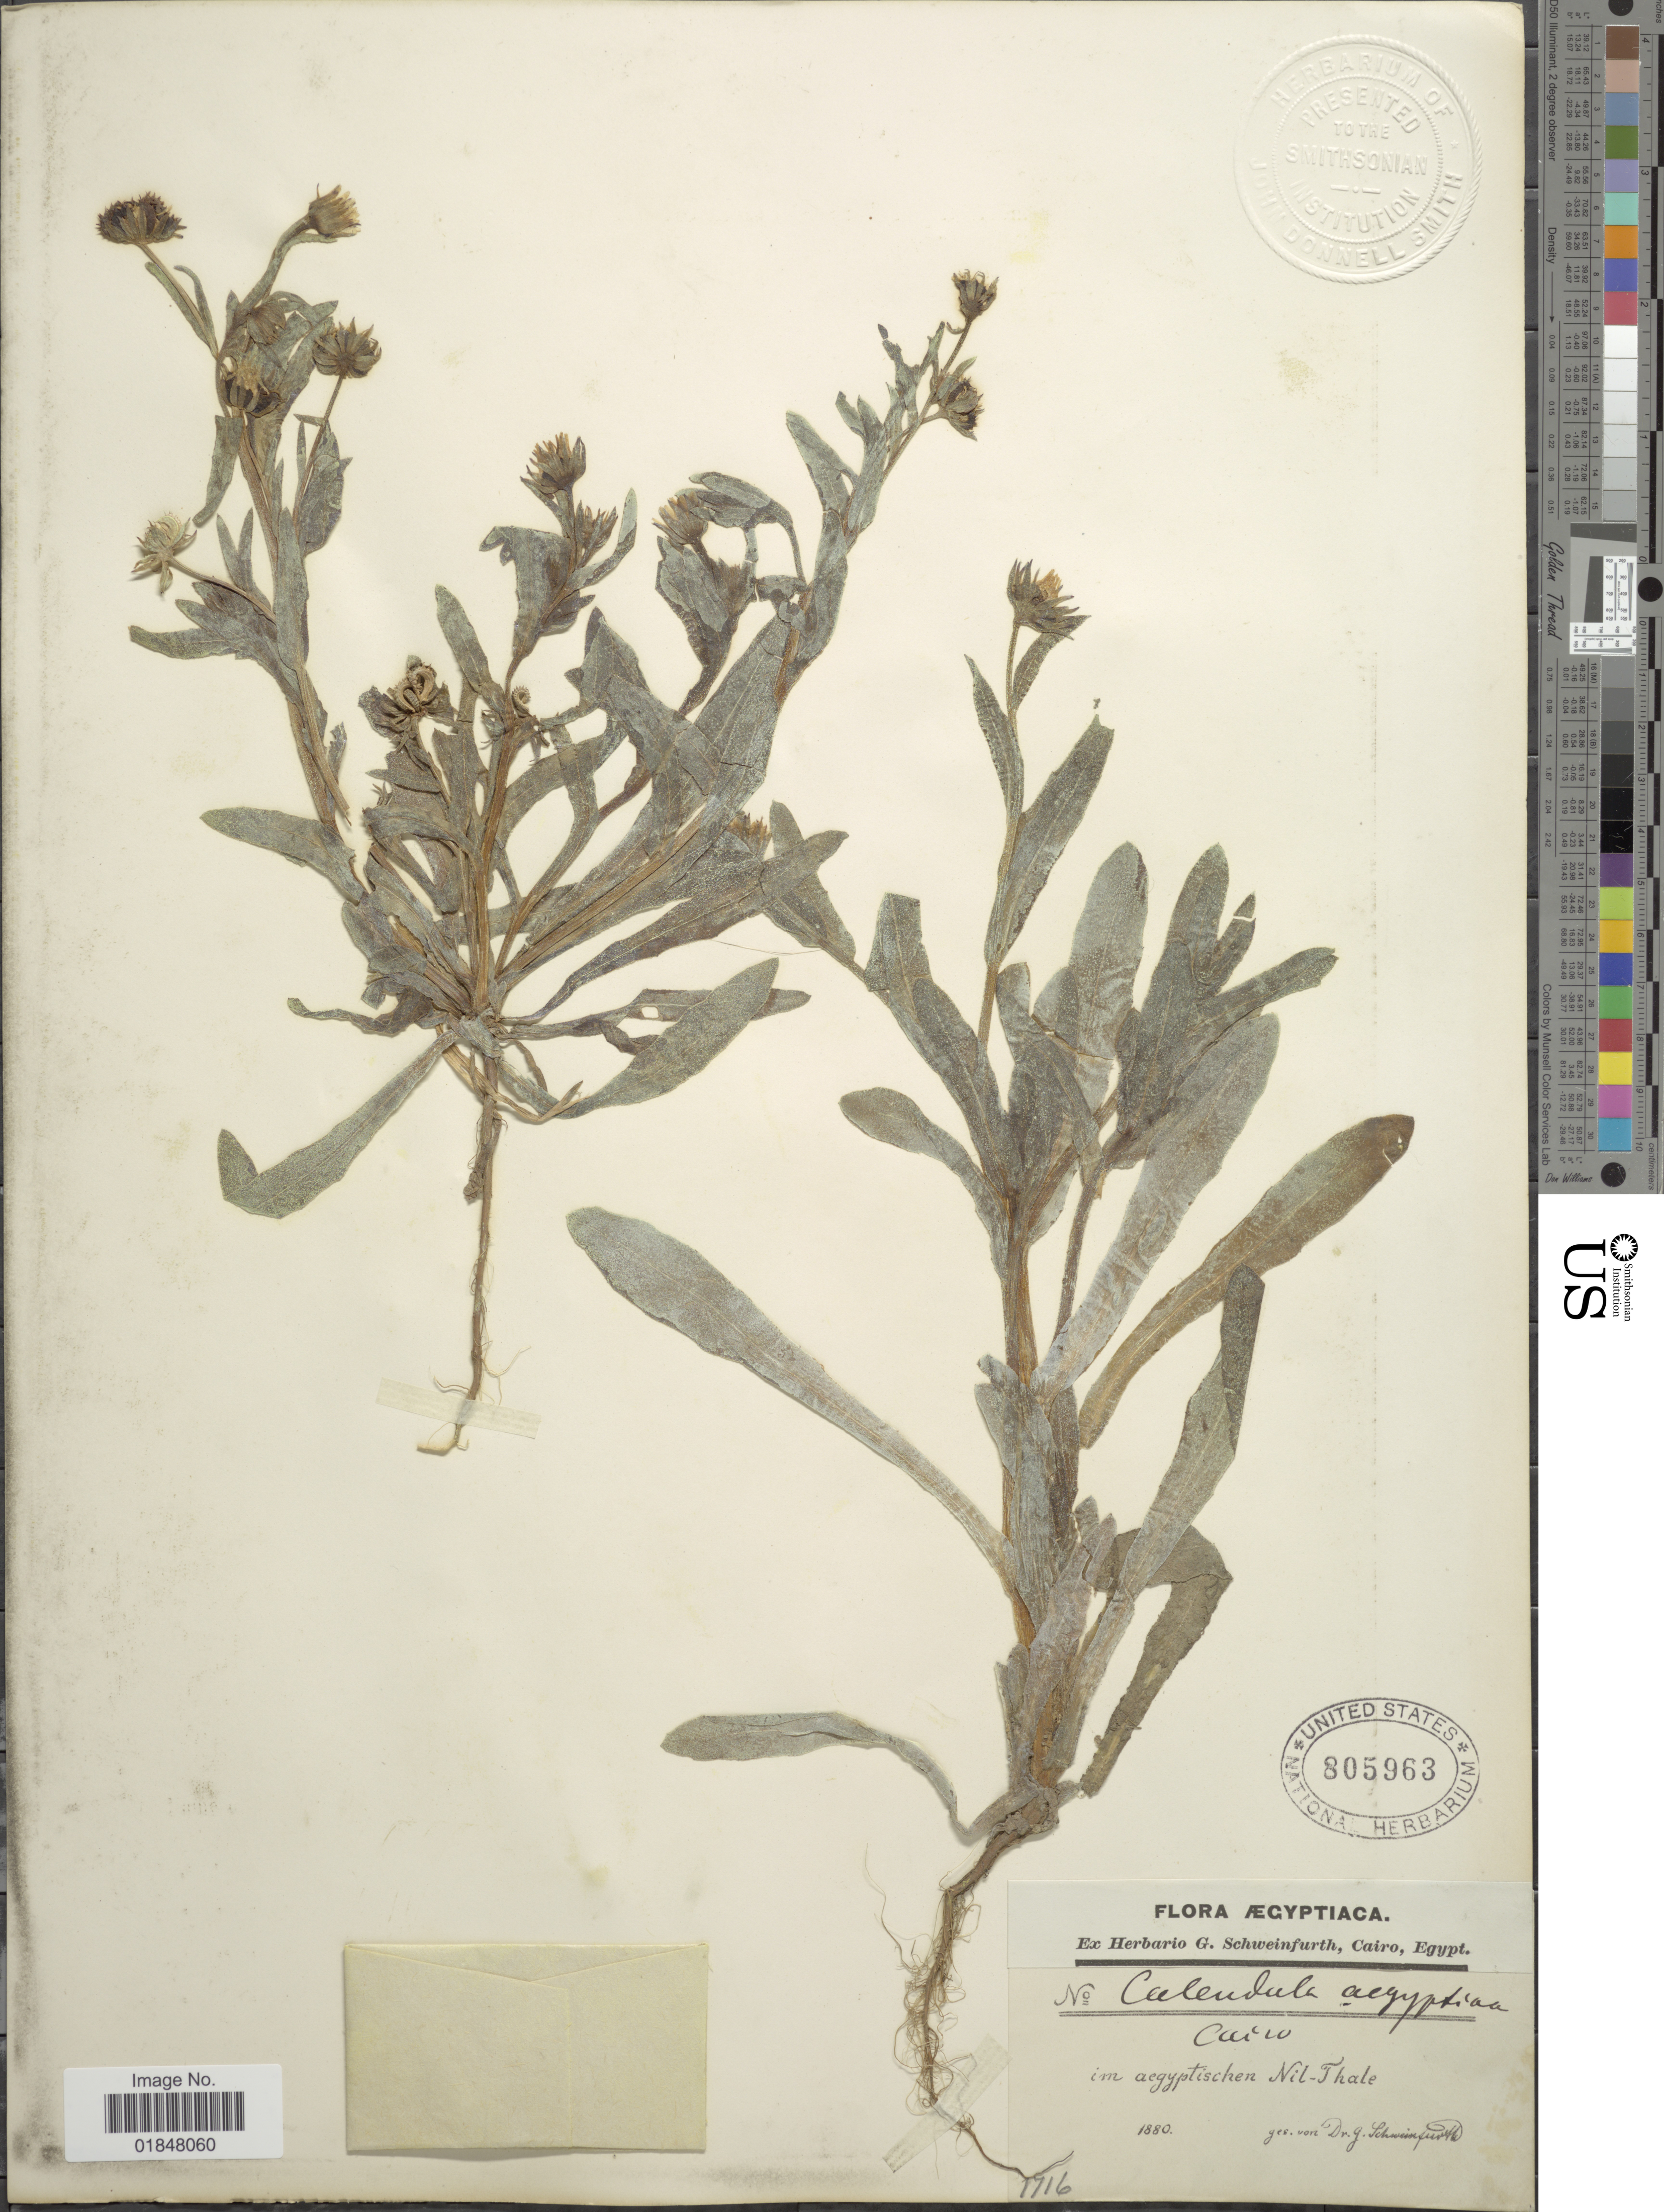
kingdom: Plantae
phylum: Tracheophyta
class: Magnoliopsida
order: Asterales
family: Asteraceae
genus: Calendula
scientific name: Calendula arvensis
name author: L.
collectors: G. A. Schweinfurth (herbarium)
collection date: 1880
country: Egypt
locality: Cairo, om aegyptischen Nil-Thale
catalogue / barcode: US 805963